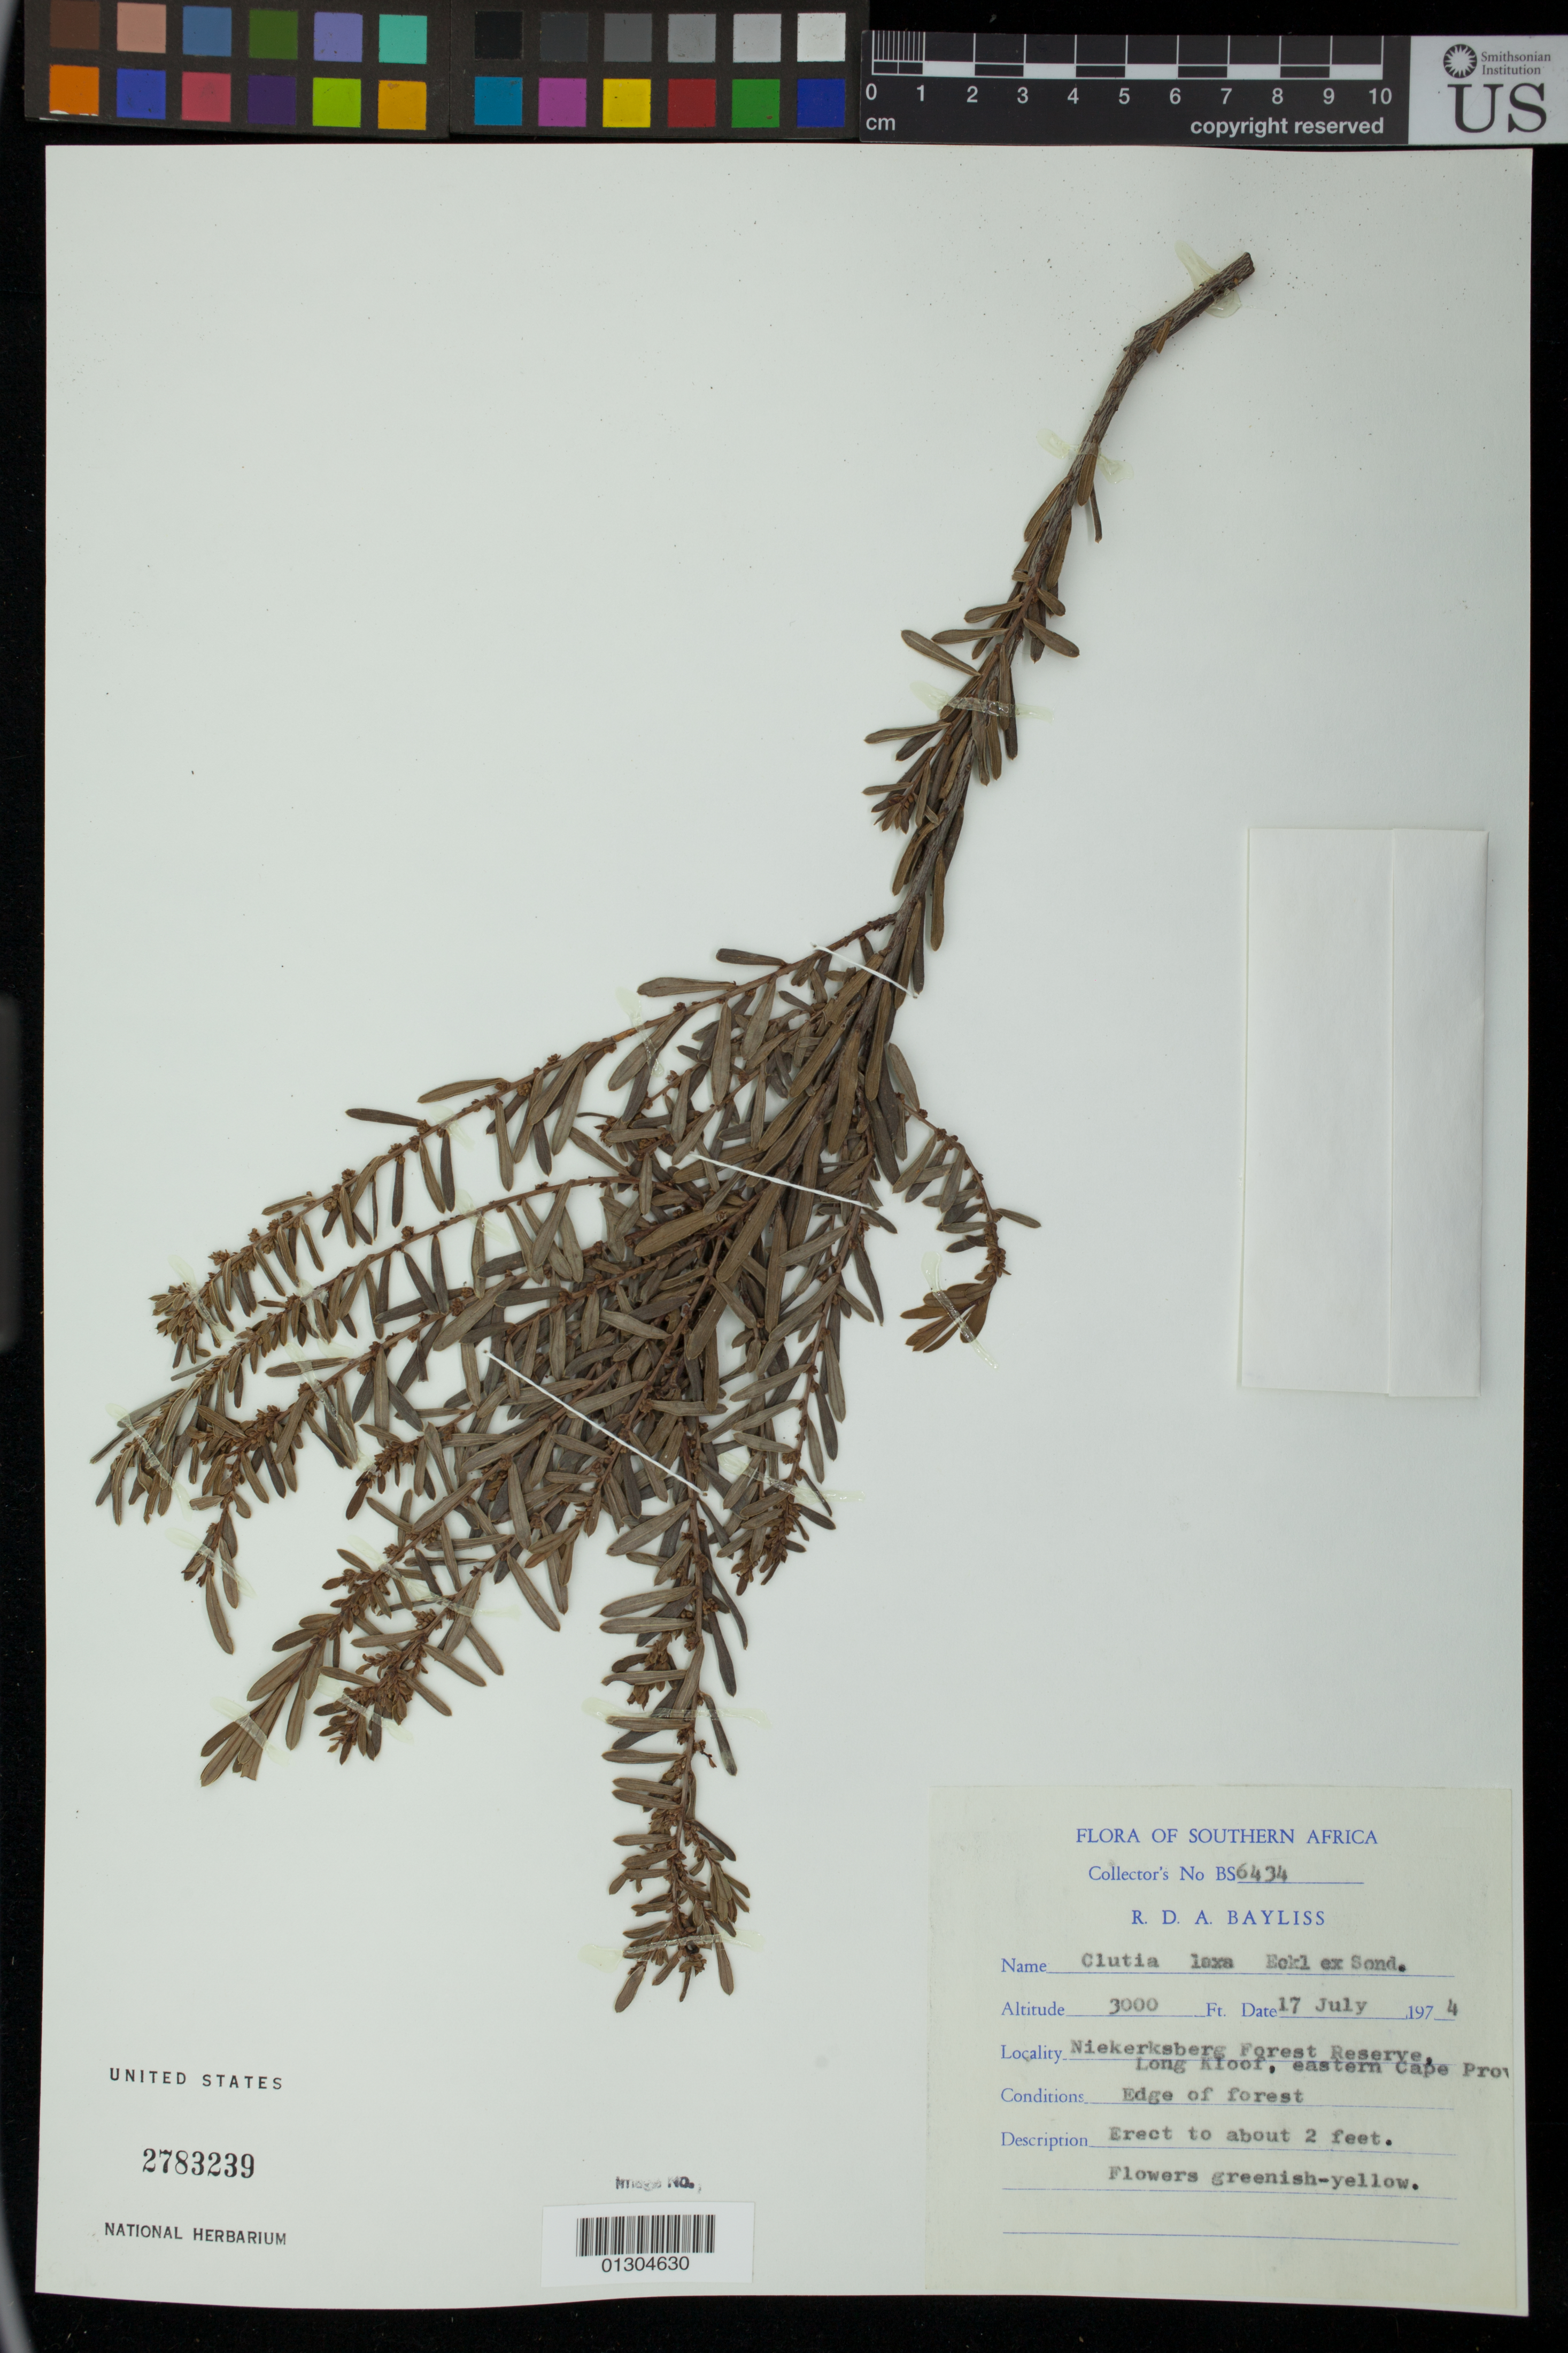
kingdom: Plantae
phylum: Tracheophyta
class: Magnoliopsida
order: Malpighiales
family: Peraceae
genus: Clutia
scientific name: Clutia laxa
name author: Eckl. ex Sond.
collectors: R. Bayliss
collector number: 6434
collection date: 1974-07-17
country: South Africa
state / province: Eastern Cape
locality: Niekerksberg Forest Reserve, Long Kloof, eastern Cape Prov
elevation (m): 914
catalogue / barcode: US 2783239